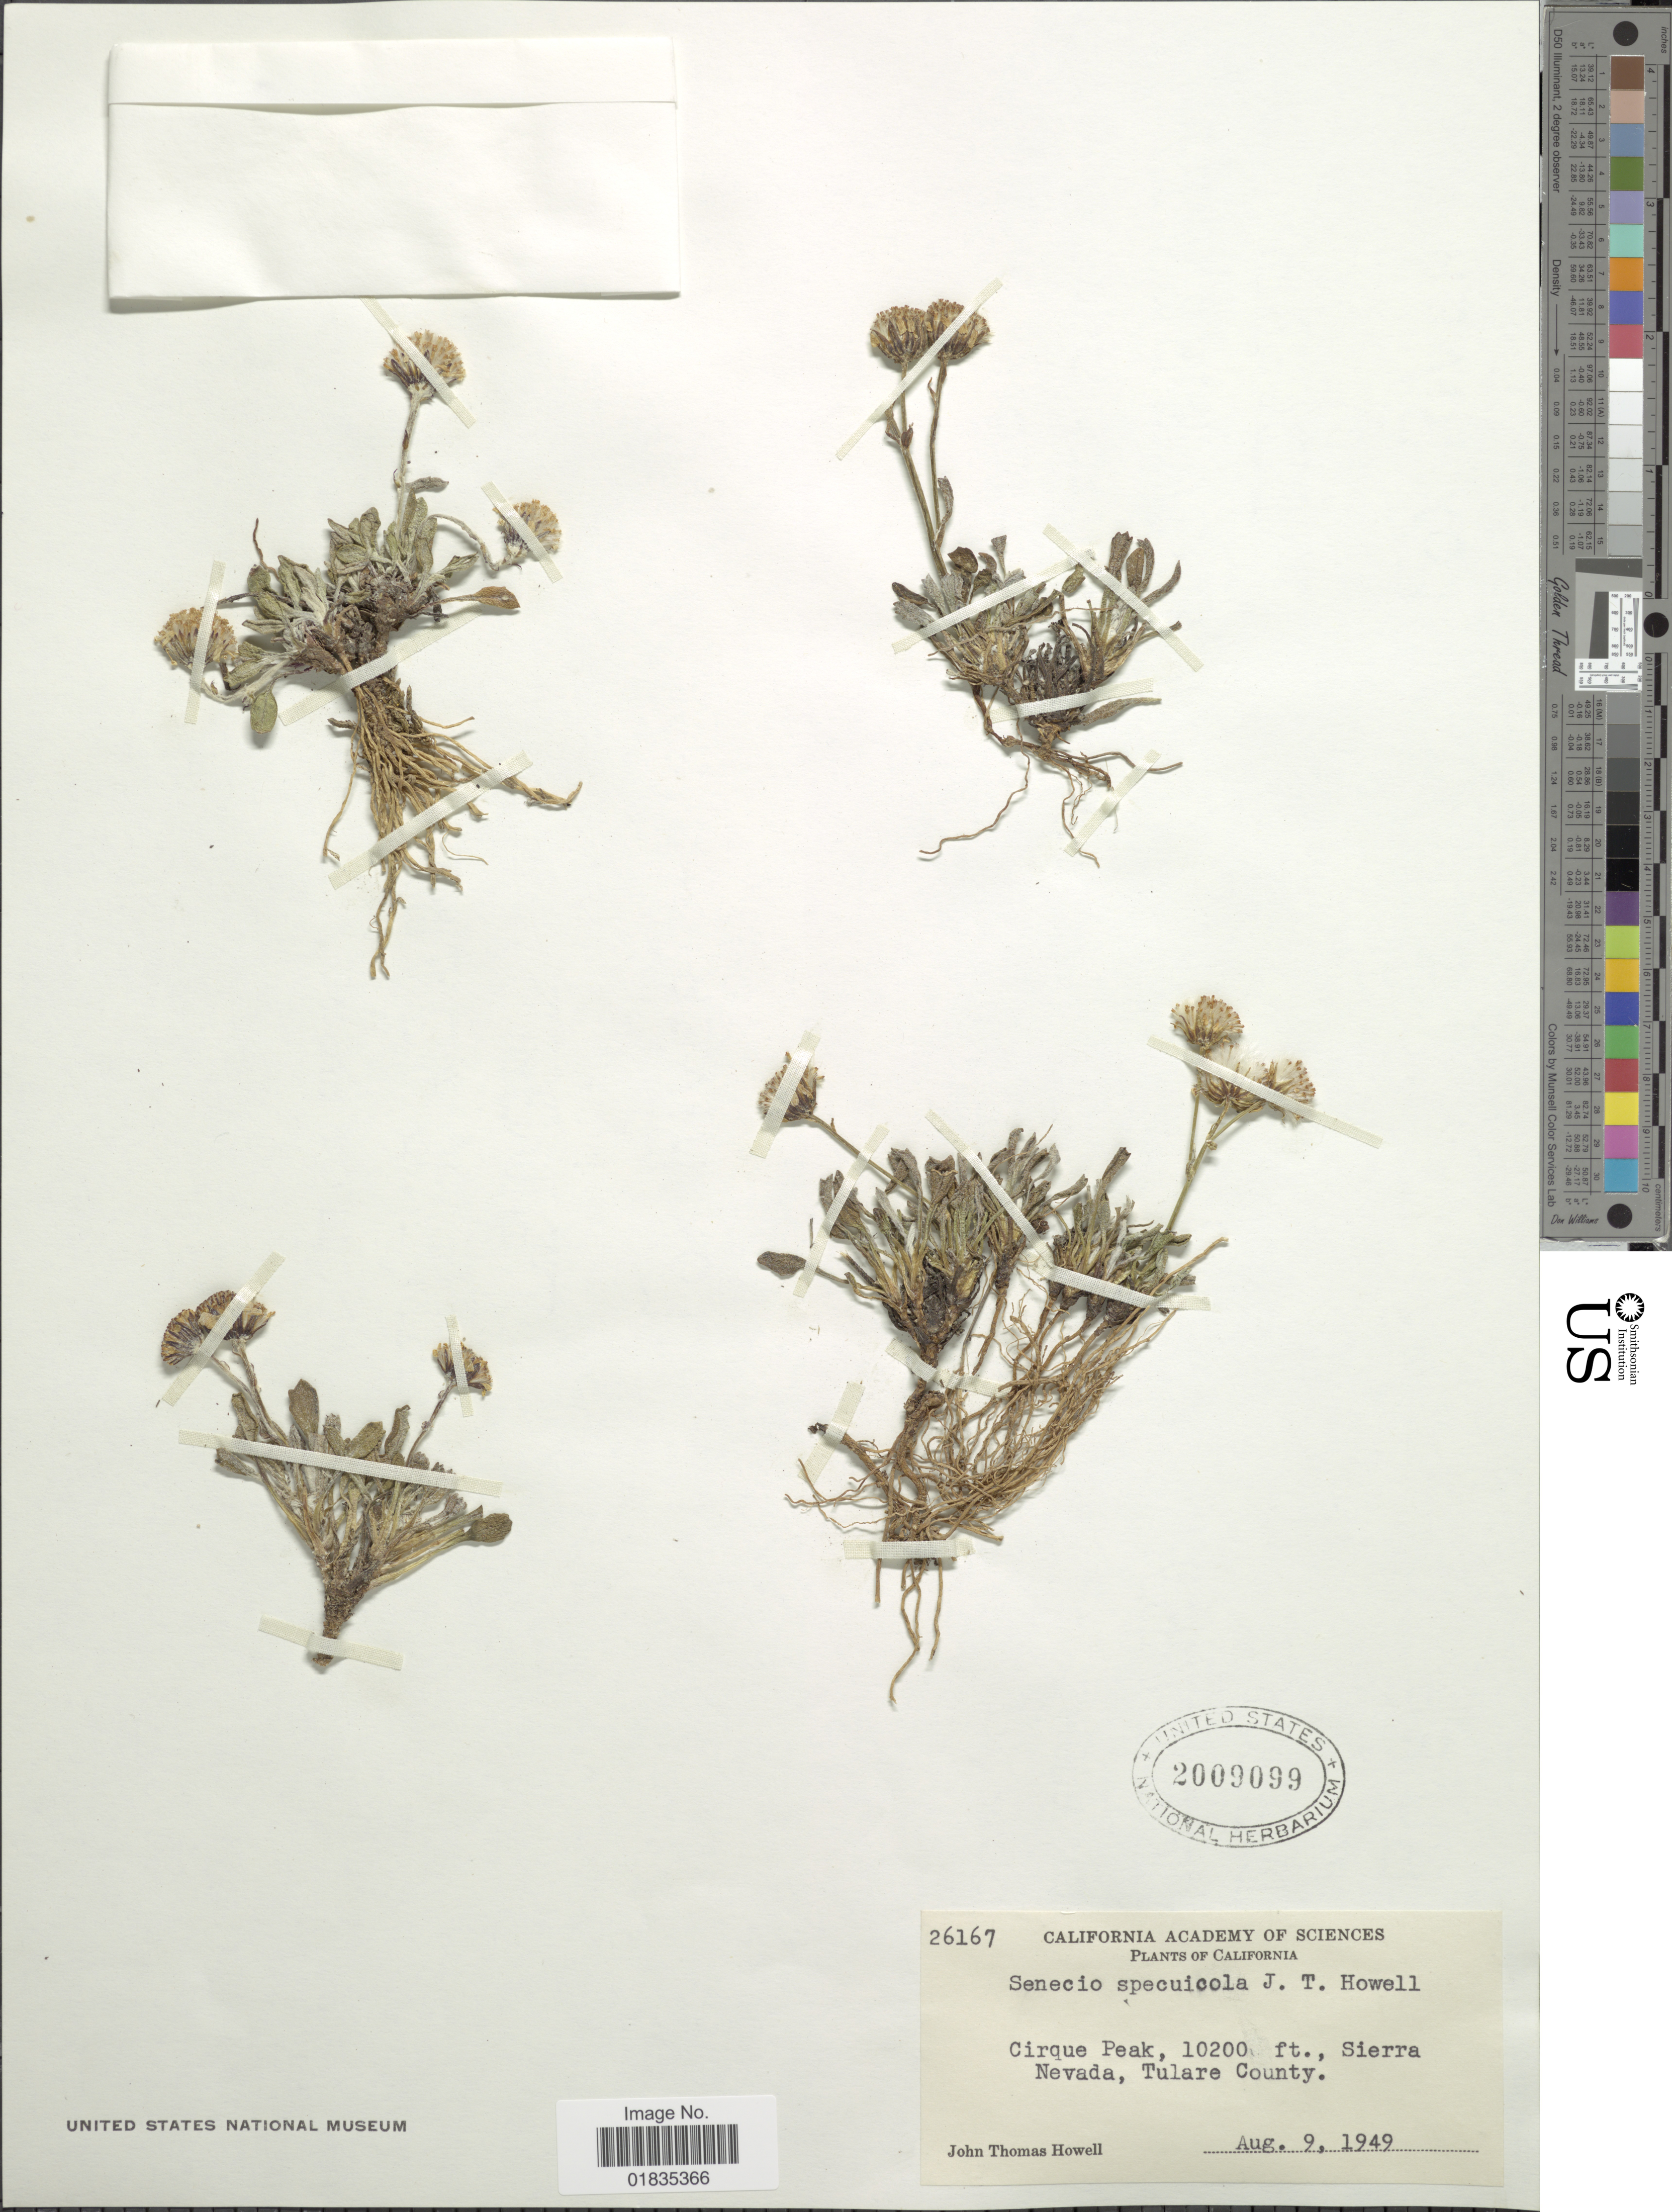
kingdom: Plantae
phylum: Tracheophyta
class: Magnoliopsida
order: Asterales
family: Asteraceae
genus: Senecio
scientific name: Senecio speculicola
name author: Howell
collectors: J. T. Howell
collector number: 26167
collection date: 1949-08-09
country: United States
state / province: California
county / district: Tulare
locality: Cirque Peak, Sierra Nevada, Tulare County.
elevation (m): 3109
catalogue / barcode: US 2009099